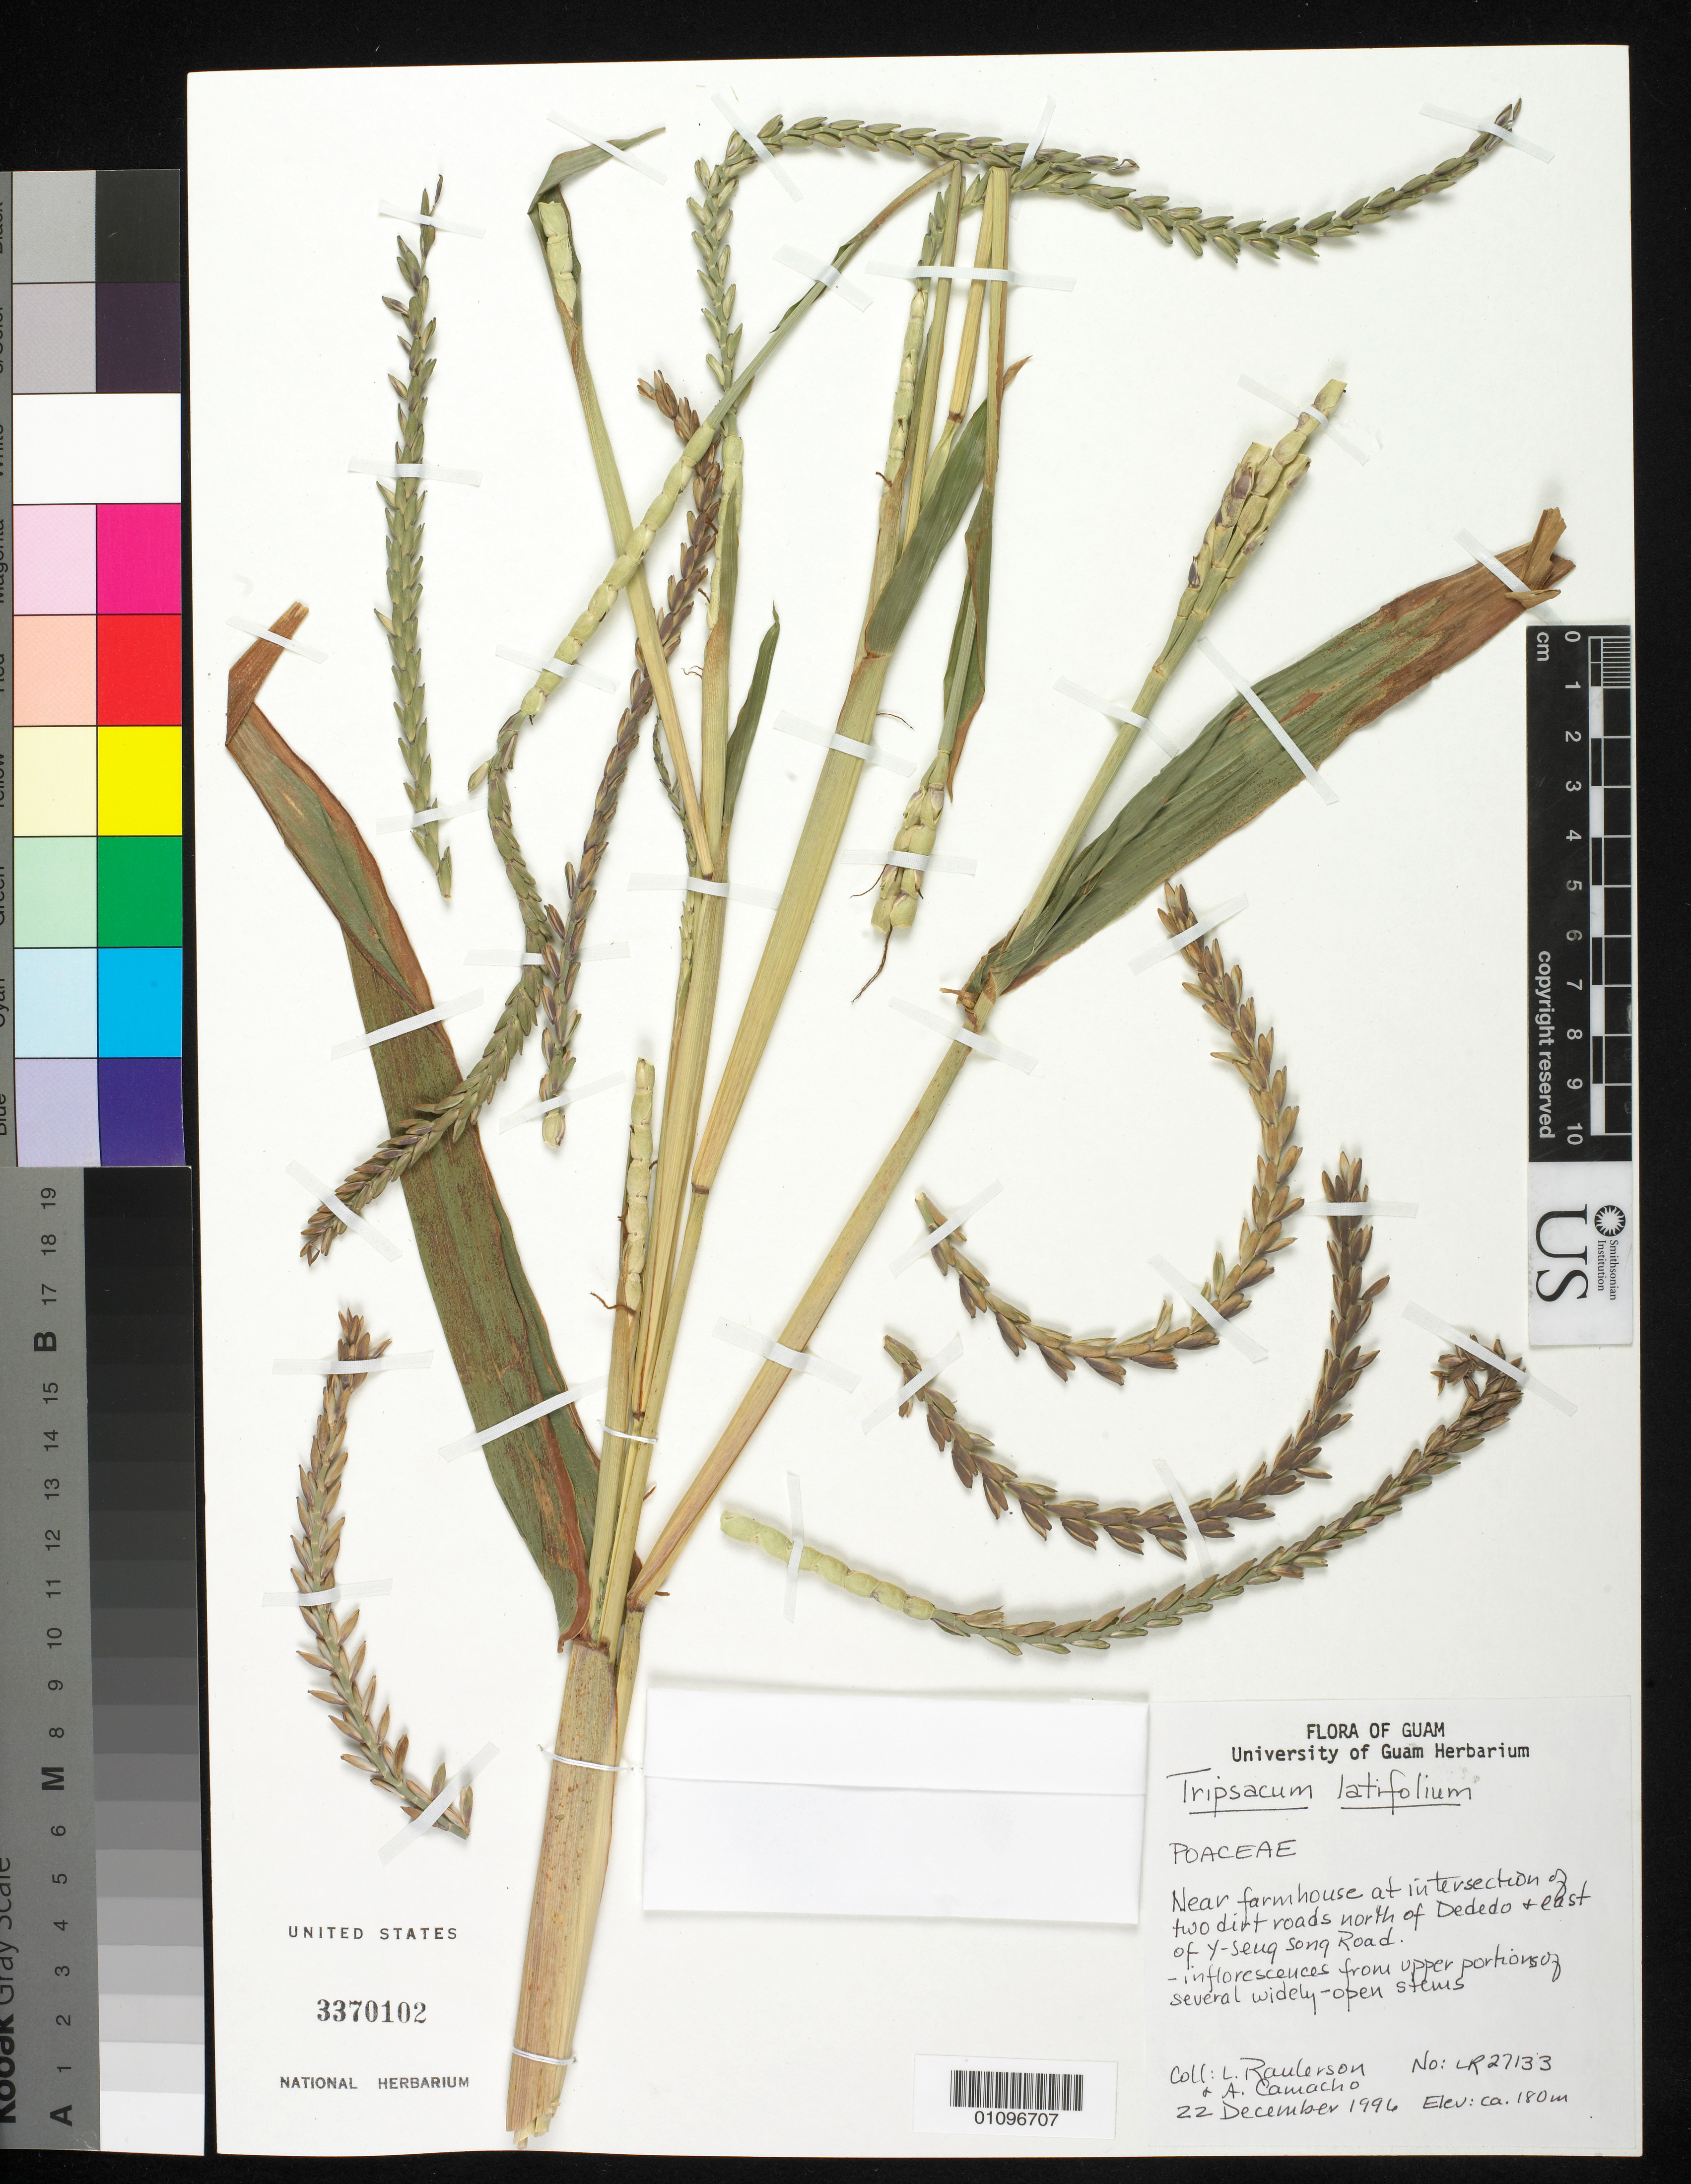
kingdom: Plantae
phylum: Tracheophyta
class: Liliopsida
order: Poales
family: Poaceae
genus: Tripsacum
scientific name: Tripsacum latifolium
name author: Hitchc.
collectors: L. Raulerson & A. Camacho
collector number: LR27133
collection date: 1996-12-22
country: Guam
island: Guam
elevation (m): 180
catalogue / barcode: US 3370102